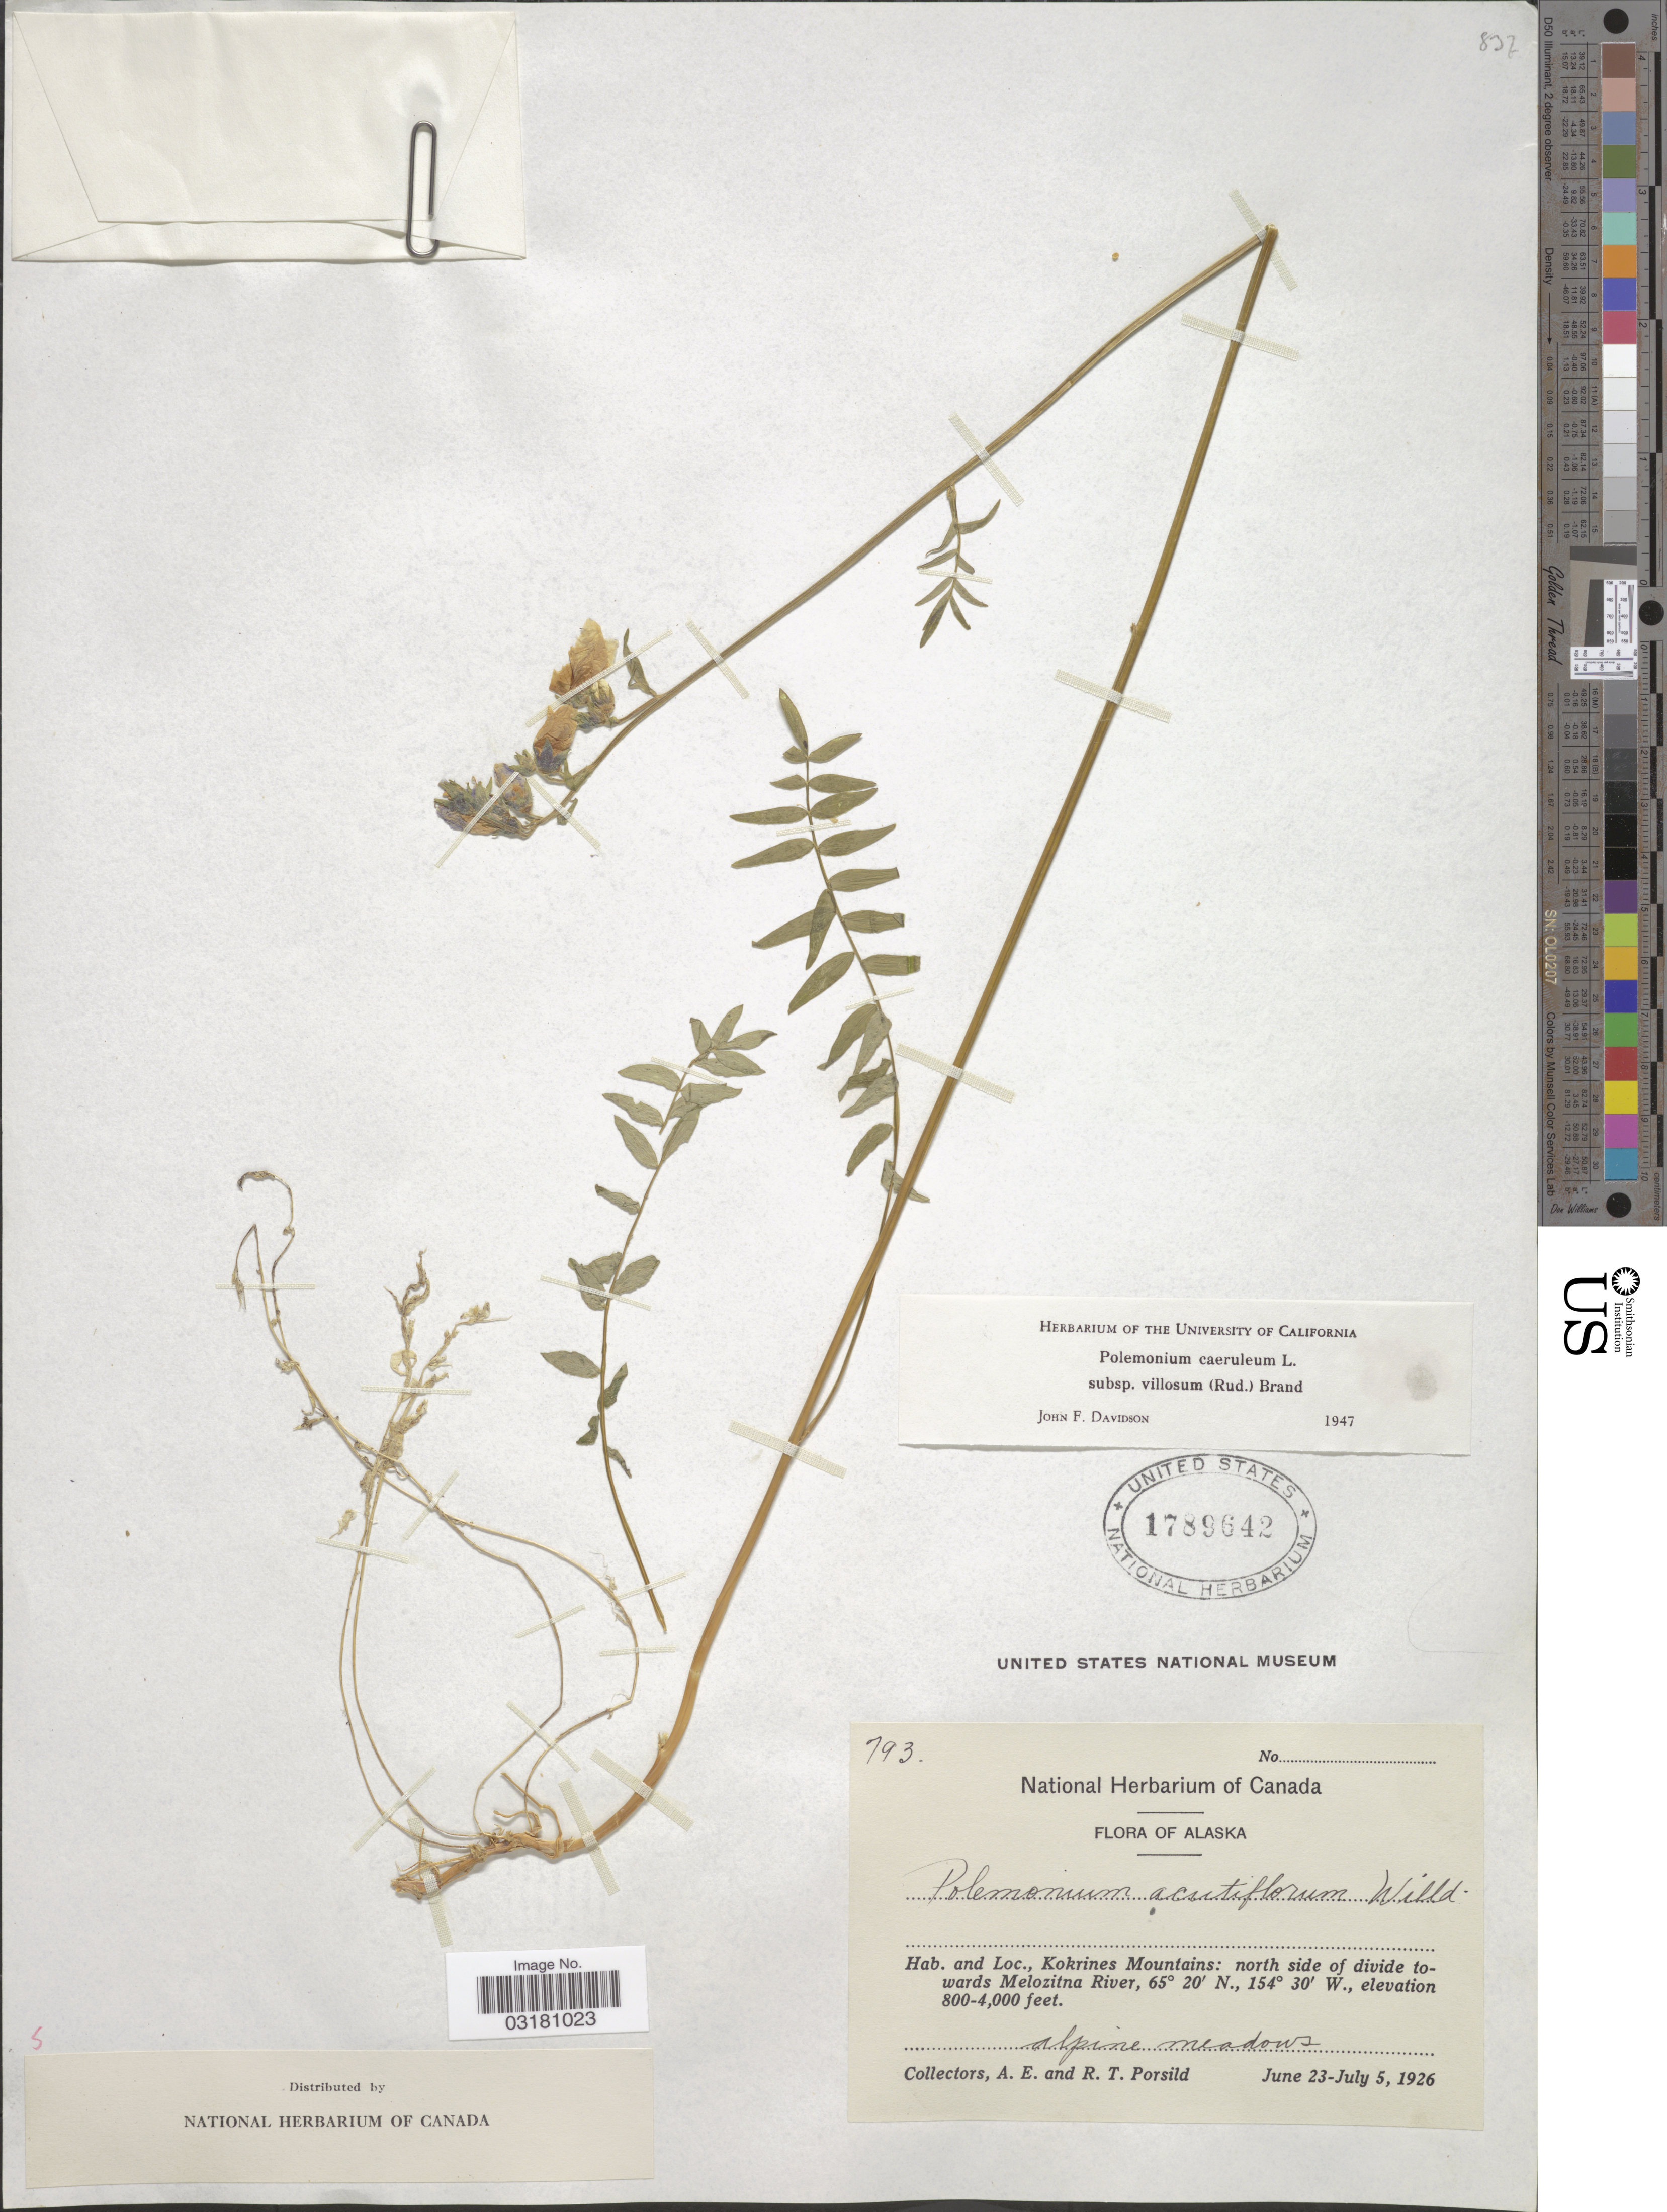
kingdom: Plantae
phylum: Tracheophyta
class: Magnoliopsida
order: Ericales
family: Polemoniaceae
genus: Polemonium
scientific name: Polemonium caeruleum subsp. villosum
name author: (Rudolph ex Georgi) Brand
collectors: A. E. Porsild & R. T. Porsild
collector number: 793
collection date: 1926-06-23/1926-07-05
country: United States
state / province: Alaska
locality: Kokrines Mountains: north side of divide towards Melozitna River.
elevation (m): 244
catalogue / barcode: US 1789642